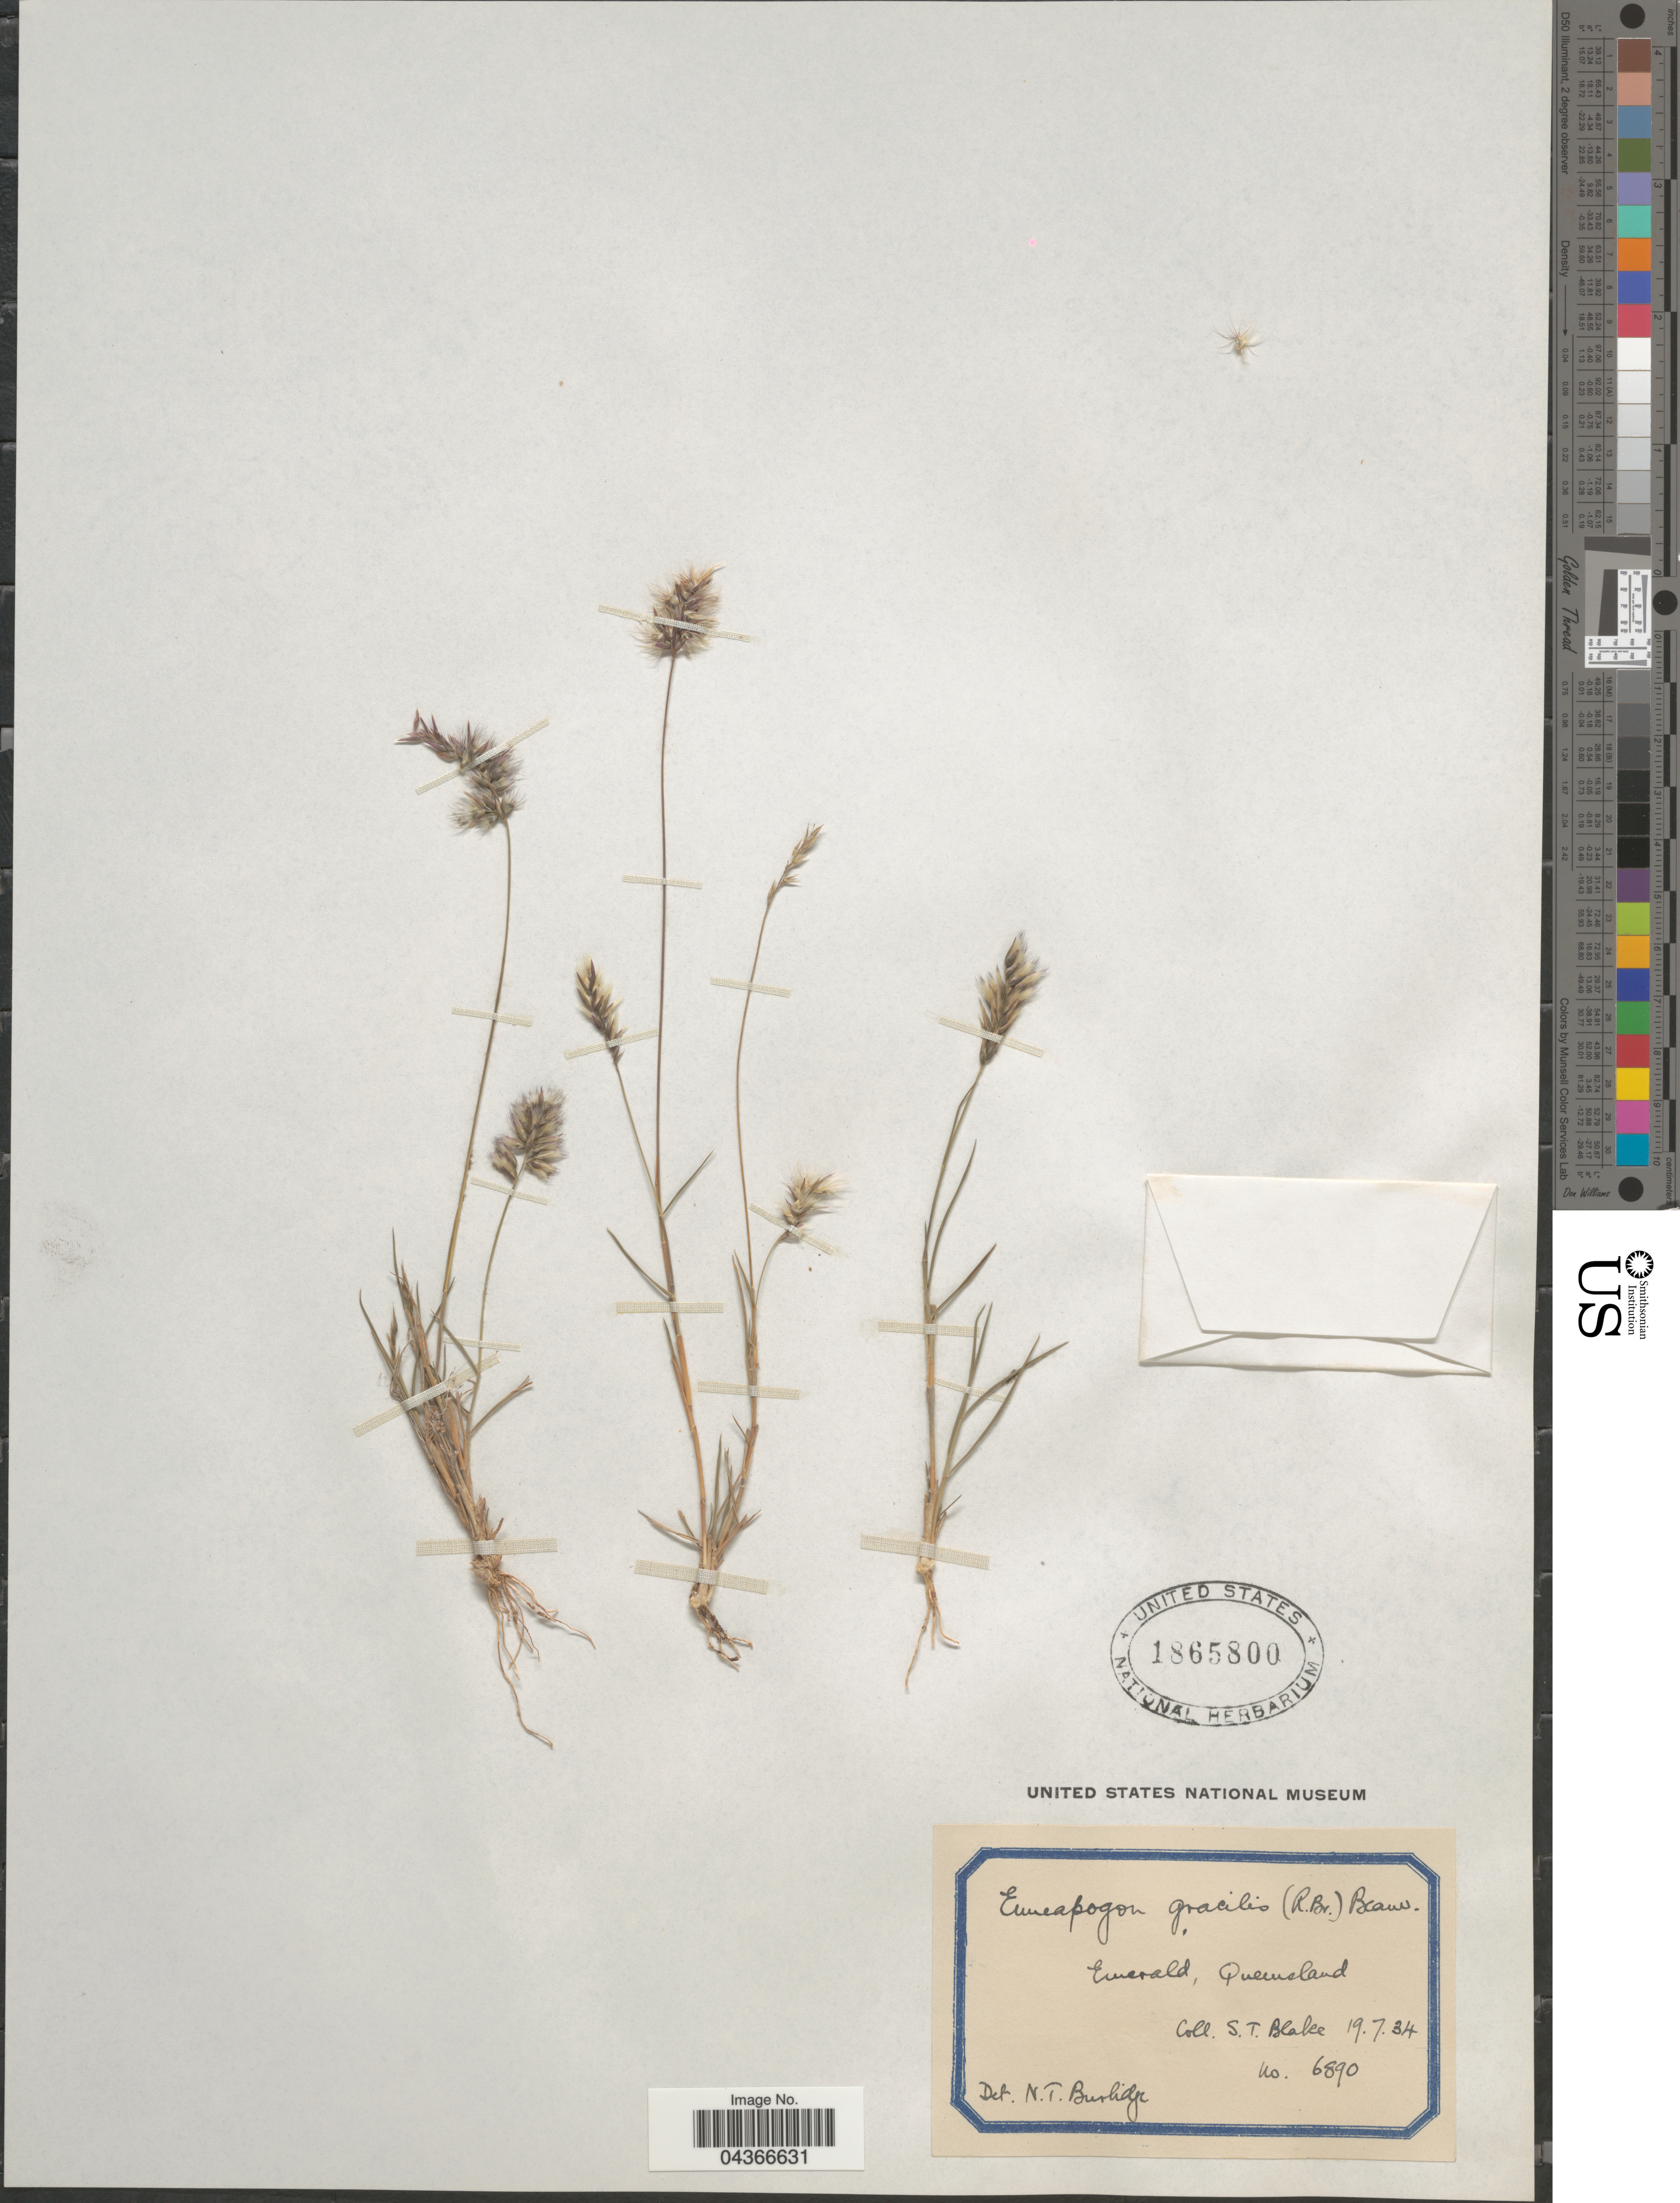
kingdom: Plantae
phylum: Tracheophyta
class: Liliopsida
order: Poales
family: Poaceae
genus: Enneapogon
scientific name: Enneapogon gracilis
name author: (R. Br.) P. Beauv.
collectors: S. T. Blake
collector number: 6890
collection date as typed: Transcribed d/m/y: 19/7/34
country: Australia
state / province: Queensland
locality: Emerald.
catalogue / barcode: US 1865800